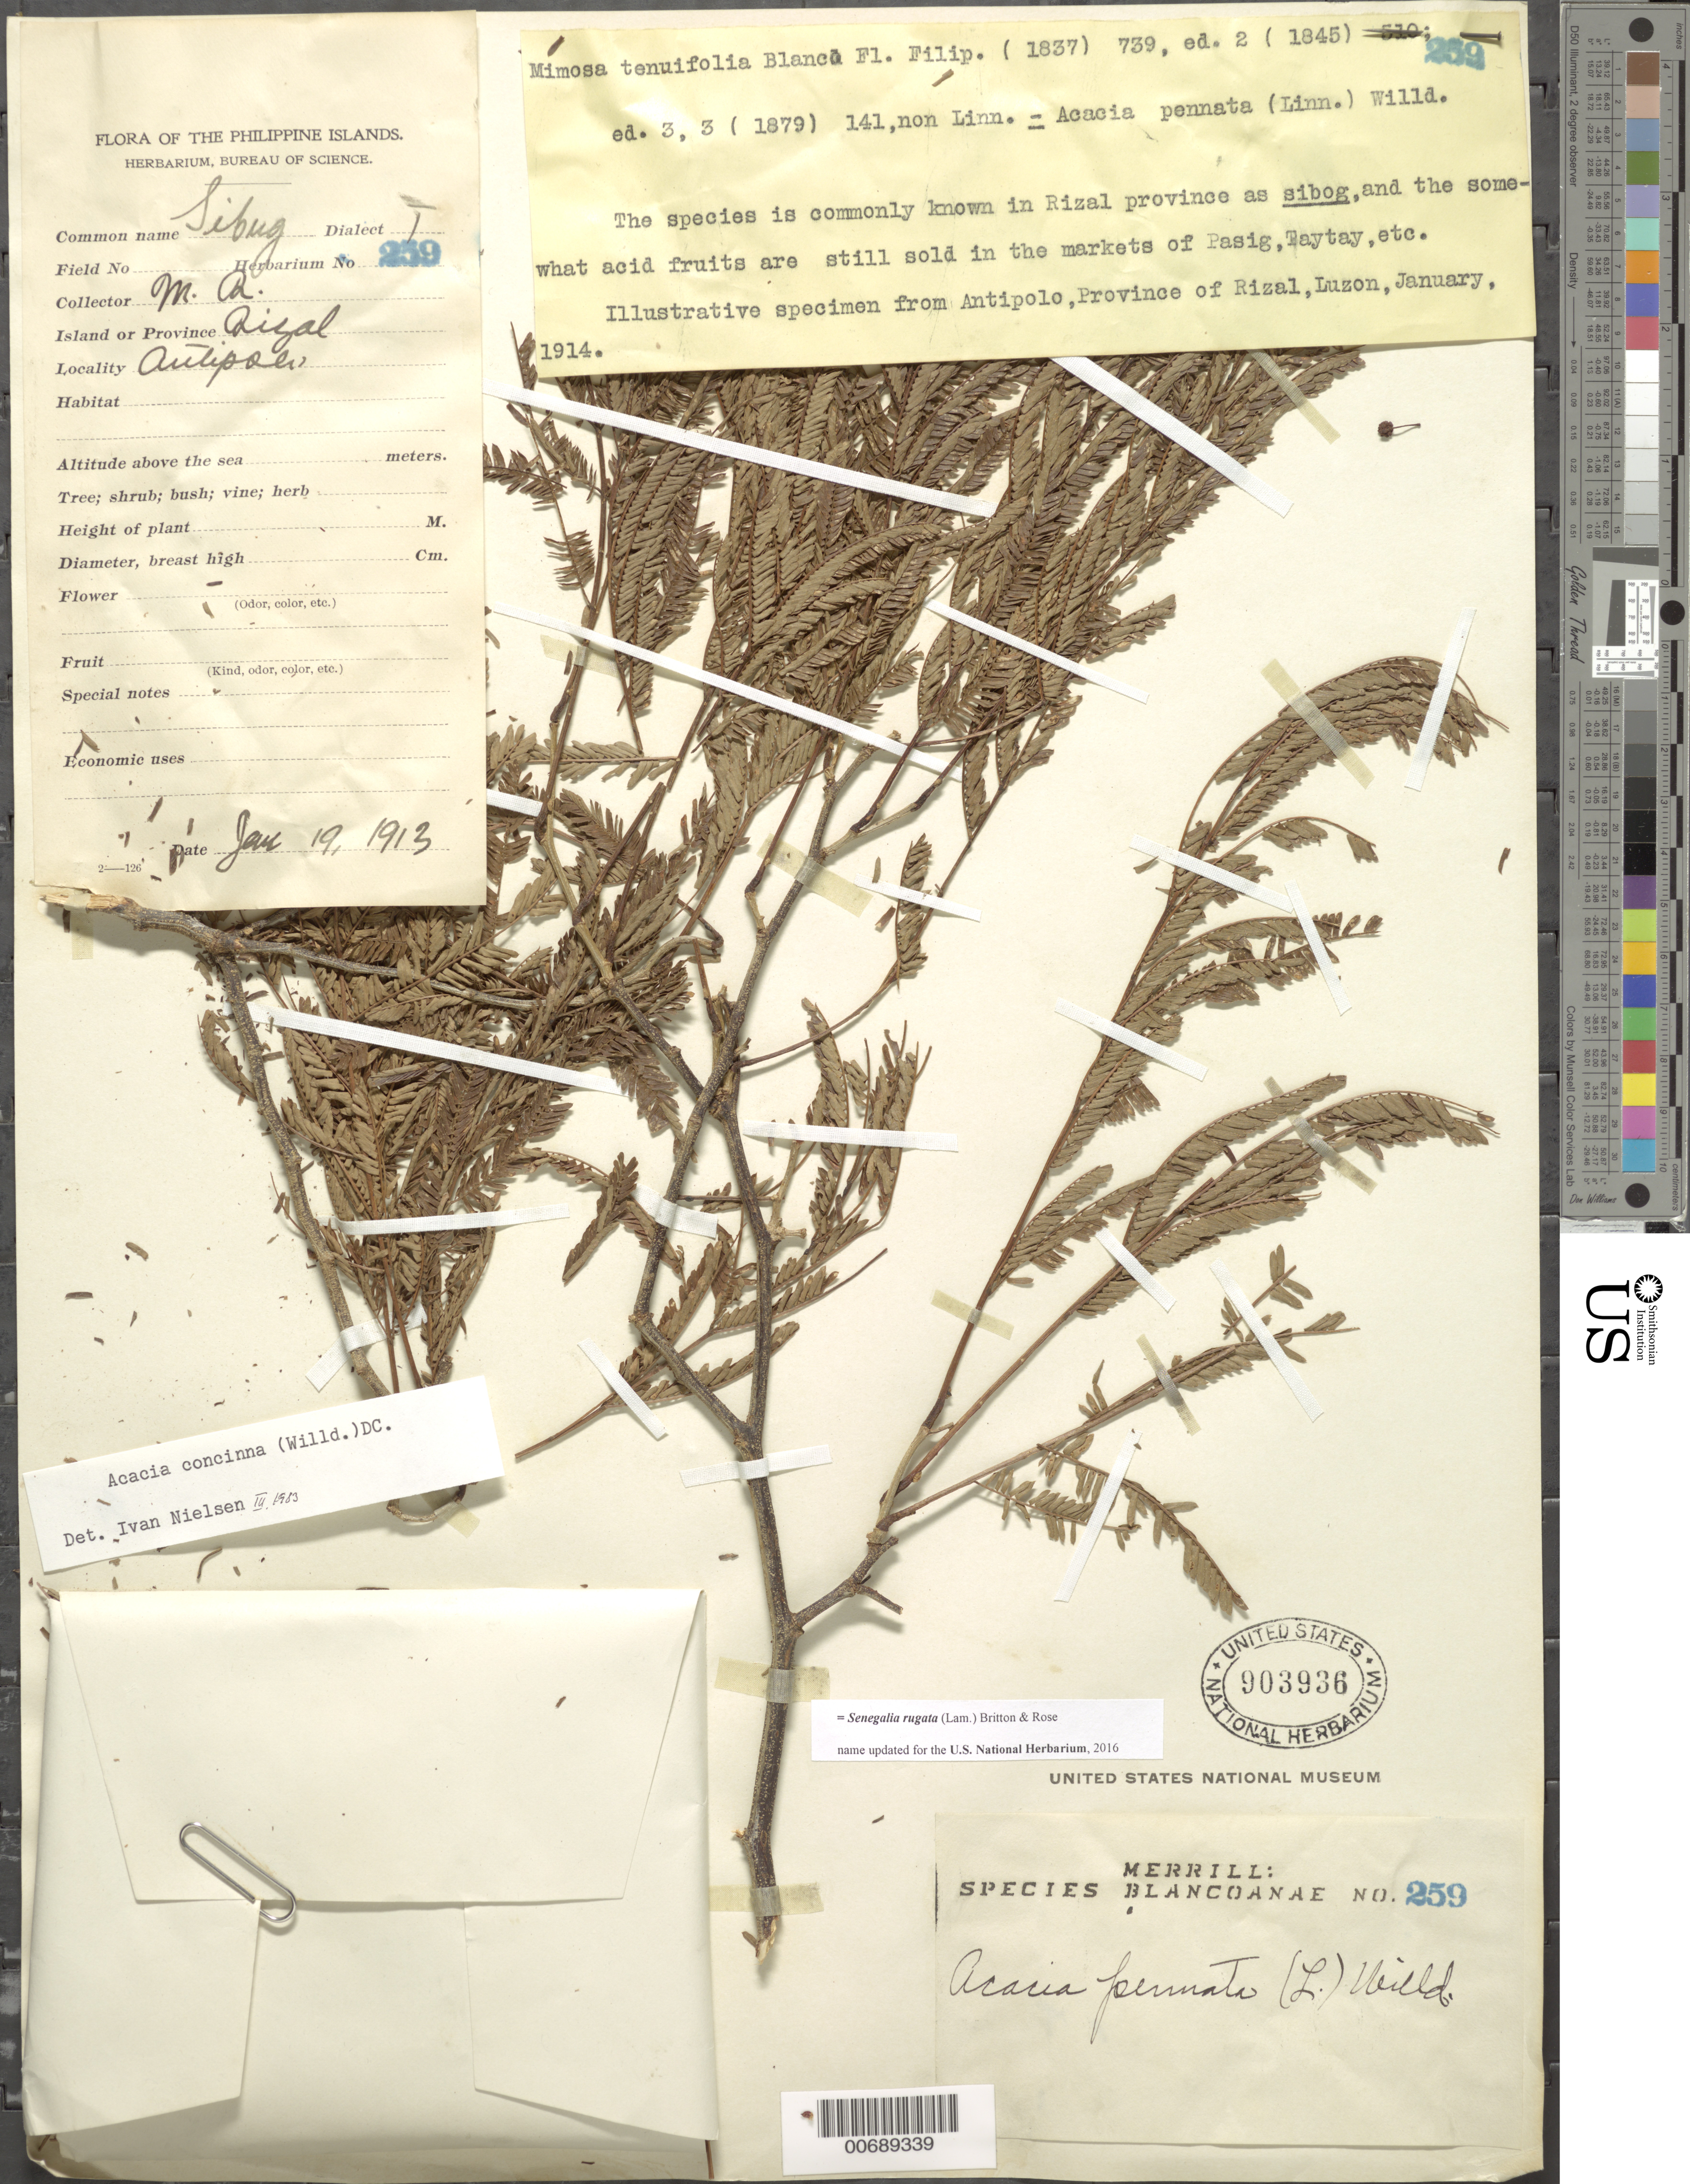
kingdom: Plantae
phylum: Tracheophyta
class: Magnoliopsida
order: Fabales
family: Fabaceae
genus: Senegalia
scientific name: Senegalia rugata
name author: (Lam.) Britton & Rose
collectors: M. Ramos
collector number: Sp. Blancoan. 0259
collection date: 1914-01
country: Philippines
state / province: Calabarzon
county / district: Rizal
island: Luzon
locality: Antipolo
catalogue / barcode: US 903936